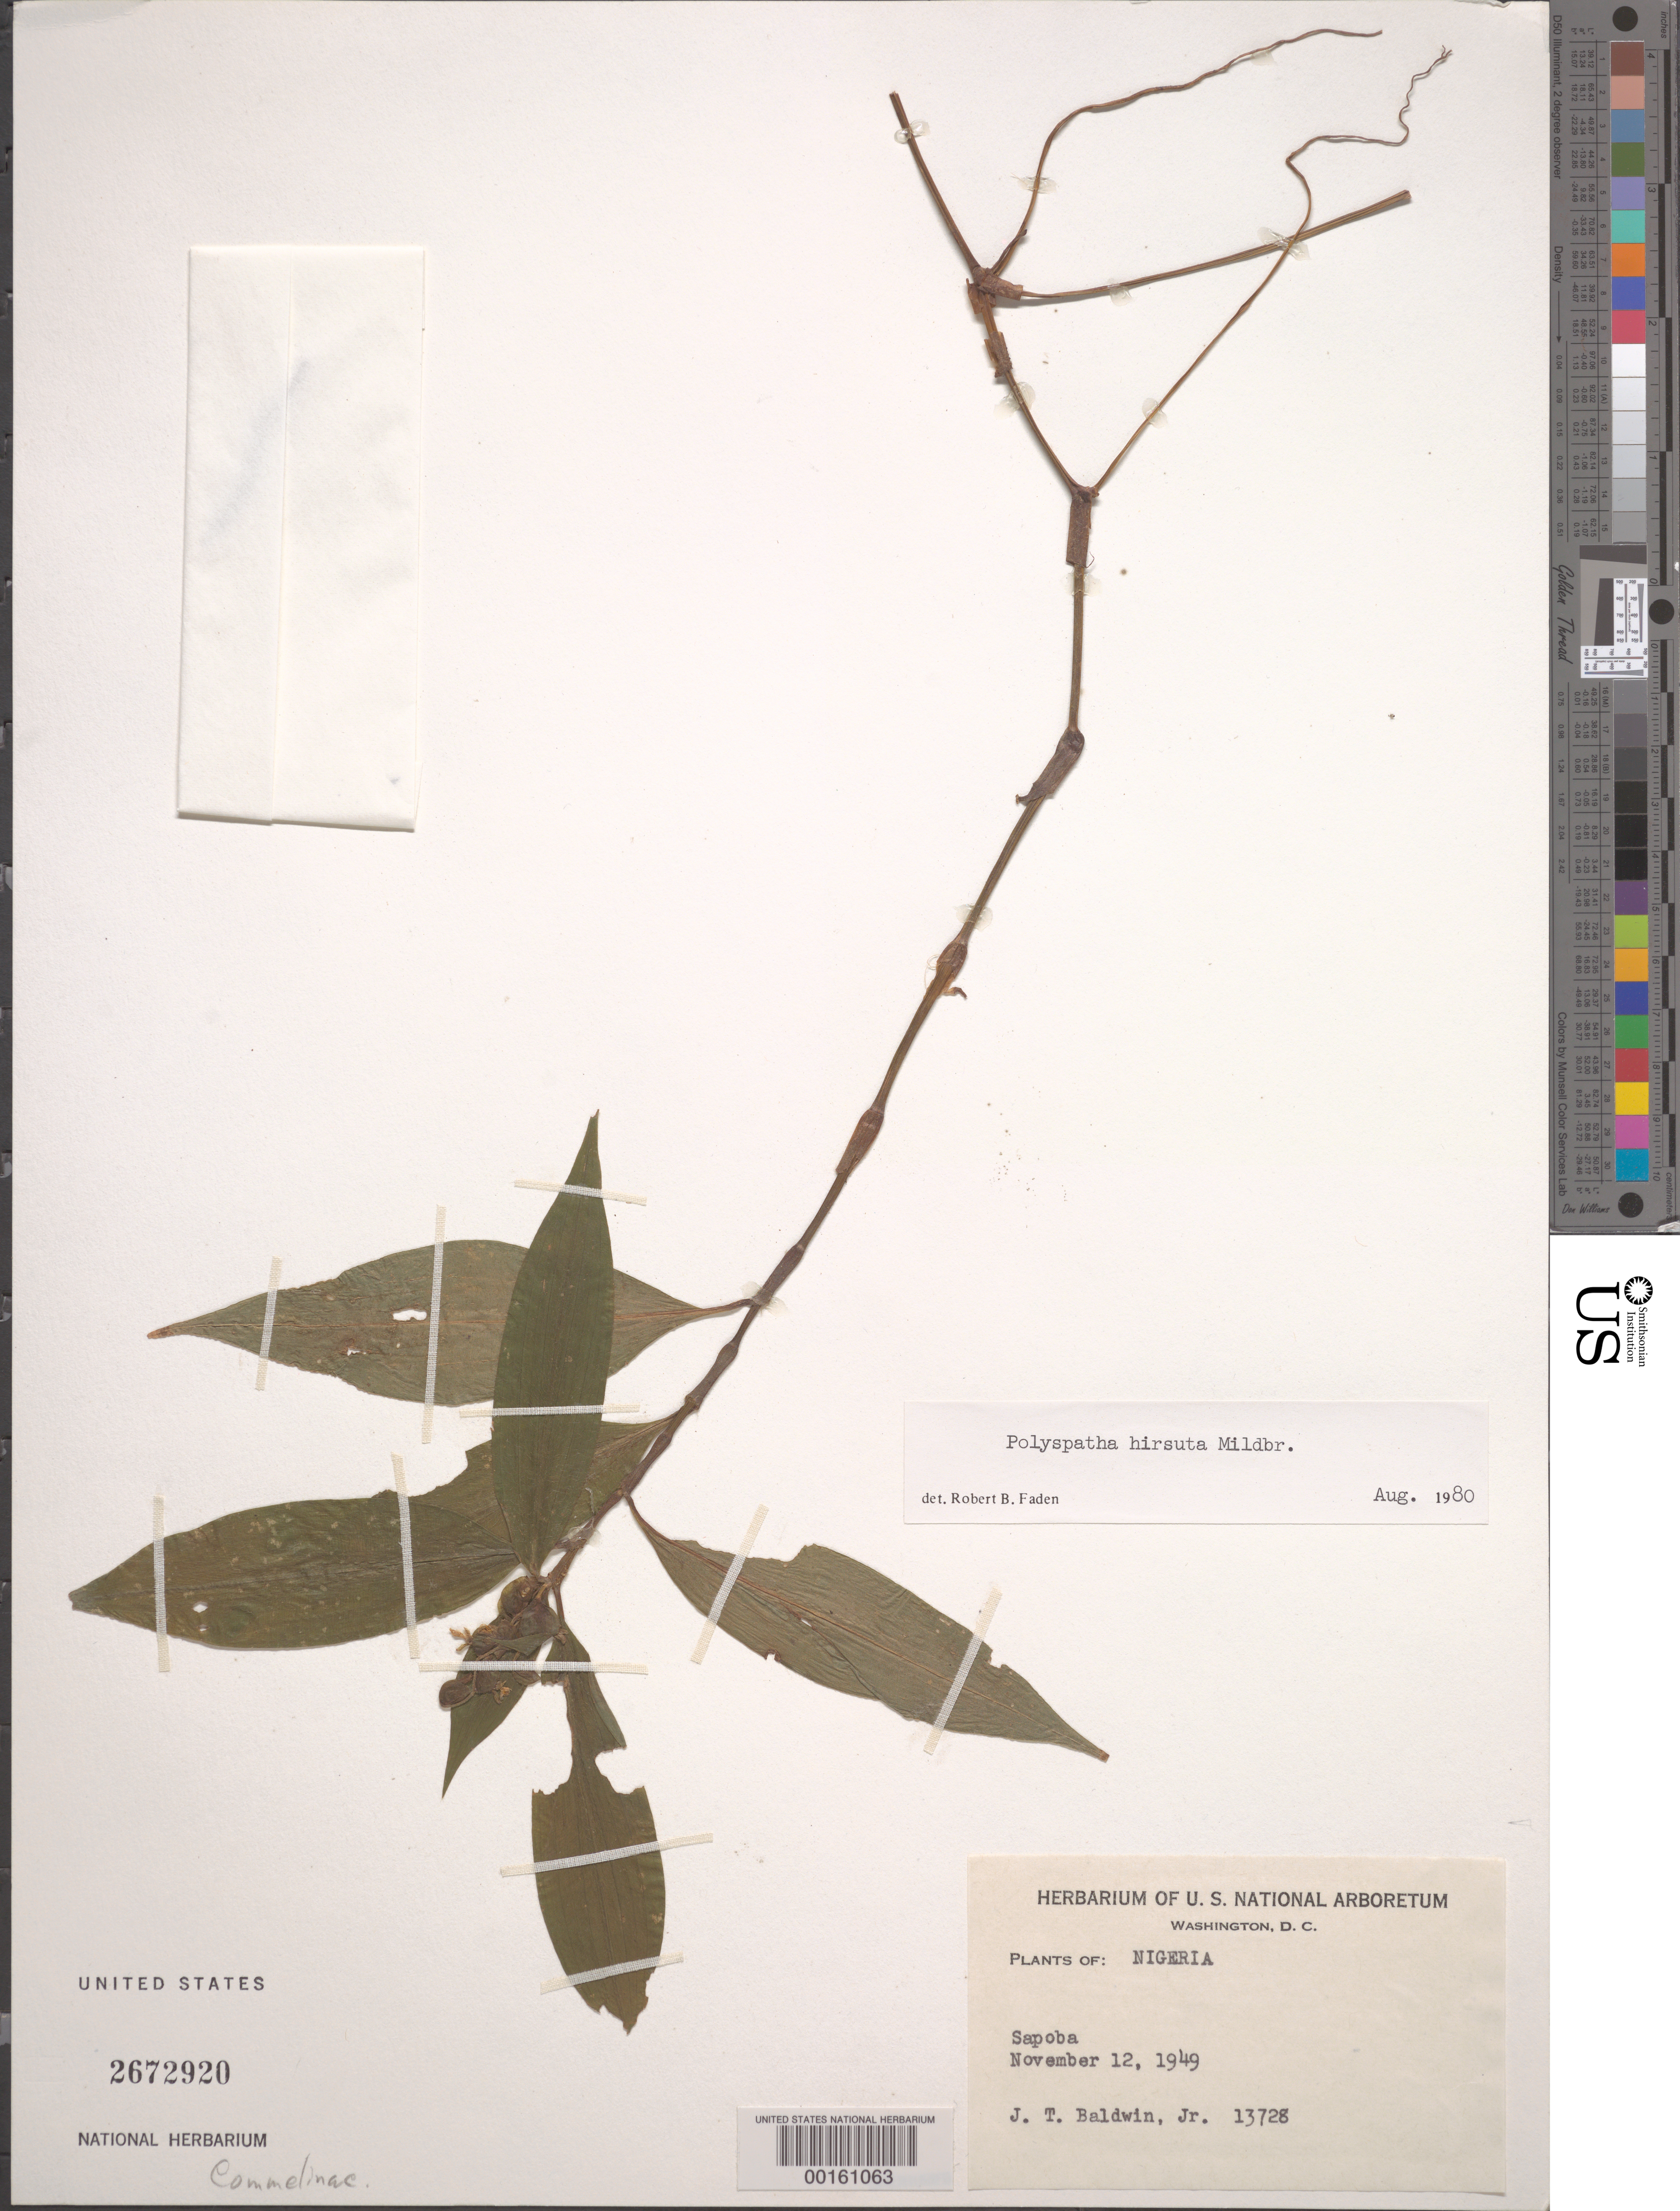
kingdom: Plantae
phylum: Tracheophyta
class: Liliopsida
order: Commelinales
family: Commelinaceae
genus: Polyspatha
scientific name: Polyspatha hirsuta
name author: Mildbr.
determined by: Faden, Robert B., (US), Smithsonian Institution - National Museum of Natural History (UNITED STATES)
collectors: J. T. Baldwin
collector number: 13728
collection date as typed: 12 Nov 1949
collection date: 1949-11-12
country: Nigeria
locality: Sapoba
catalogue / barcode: US 2672920